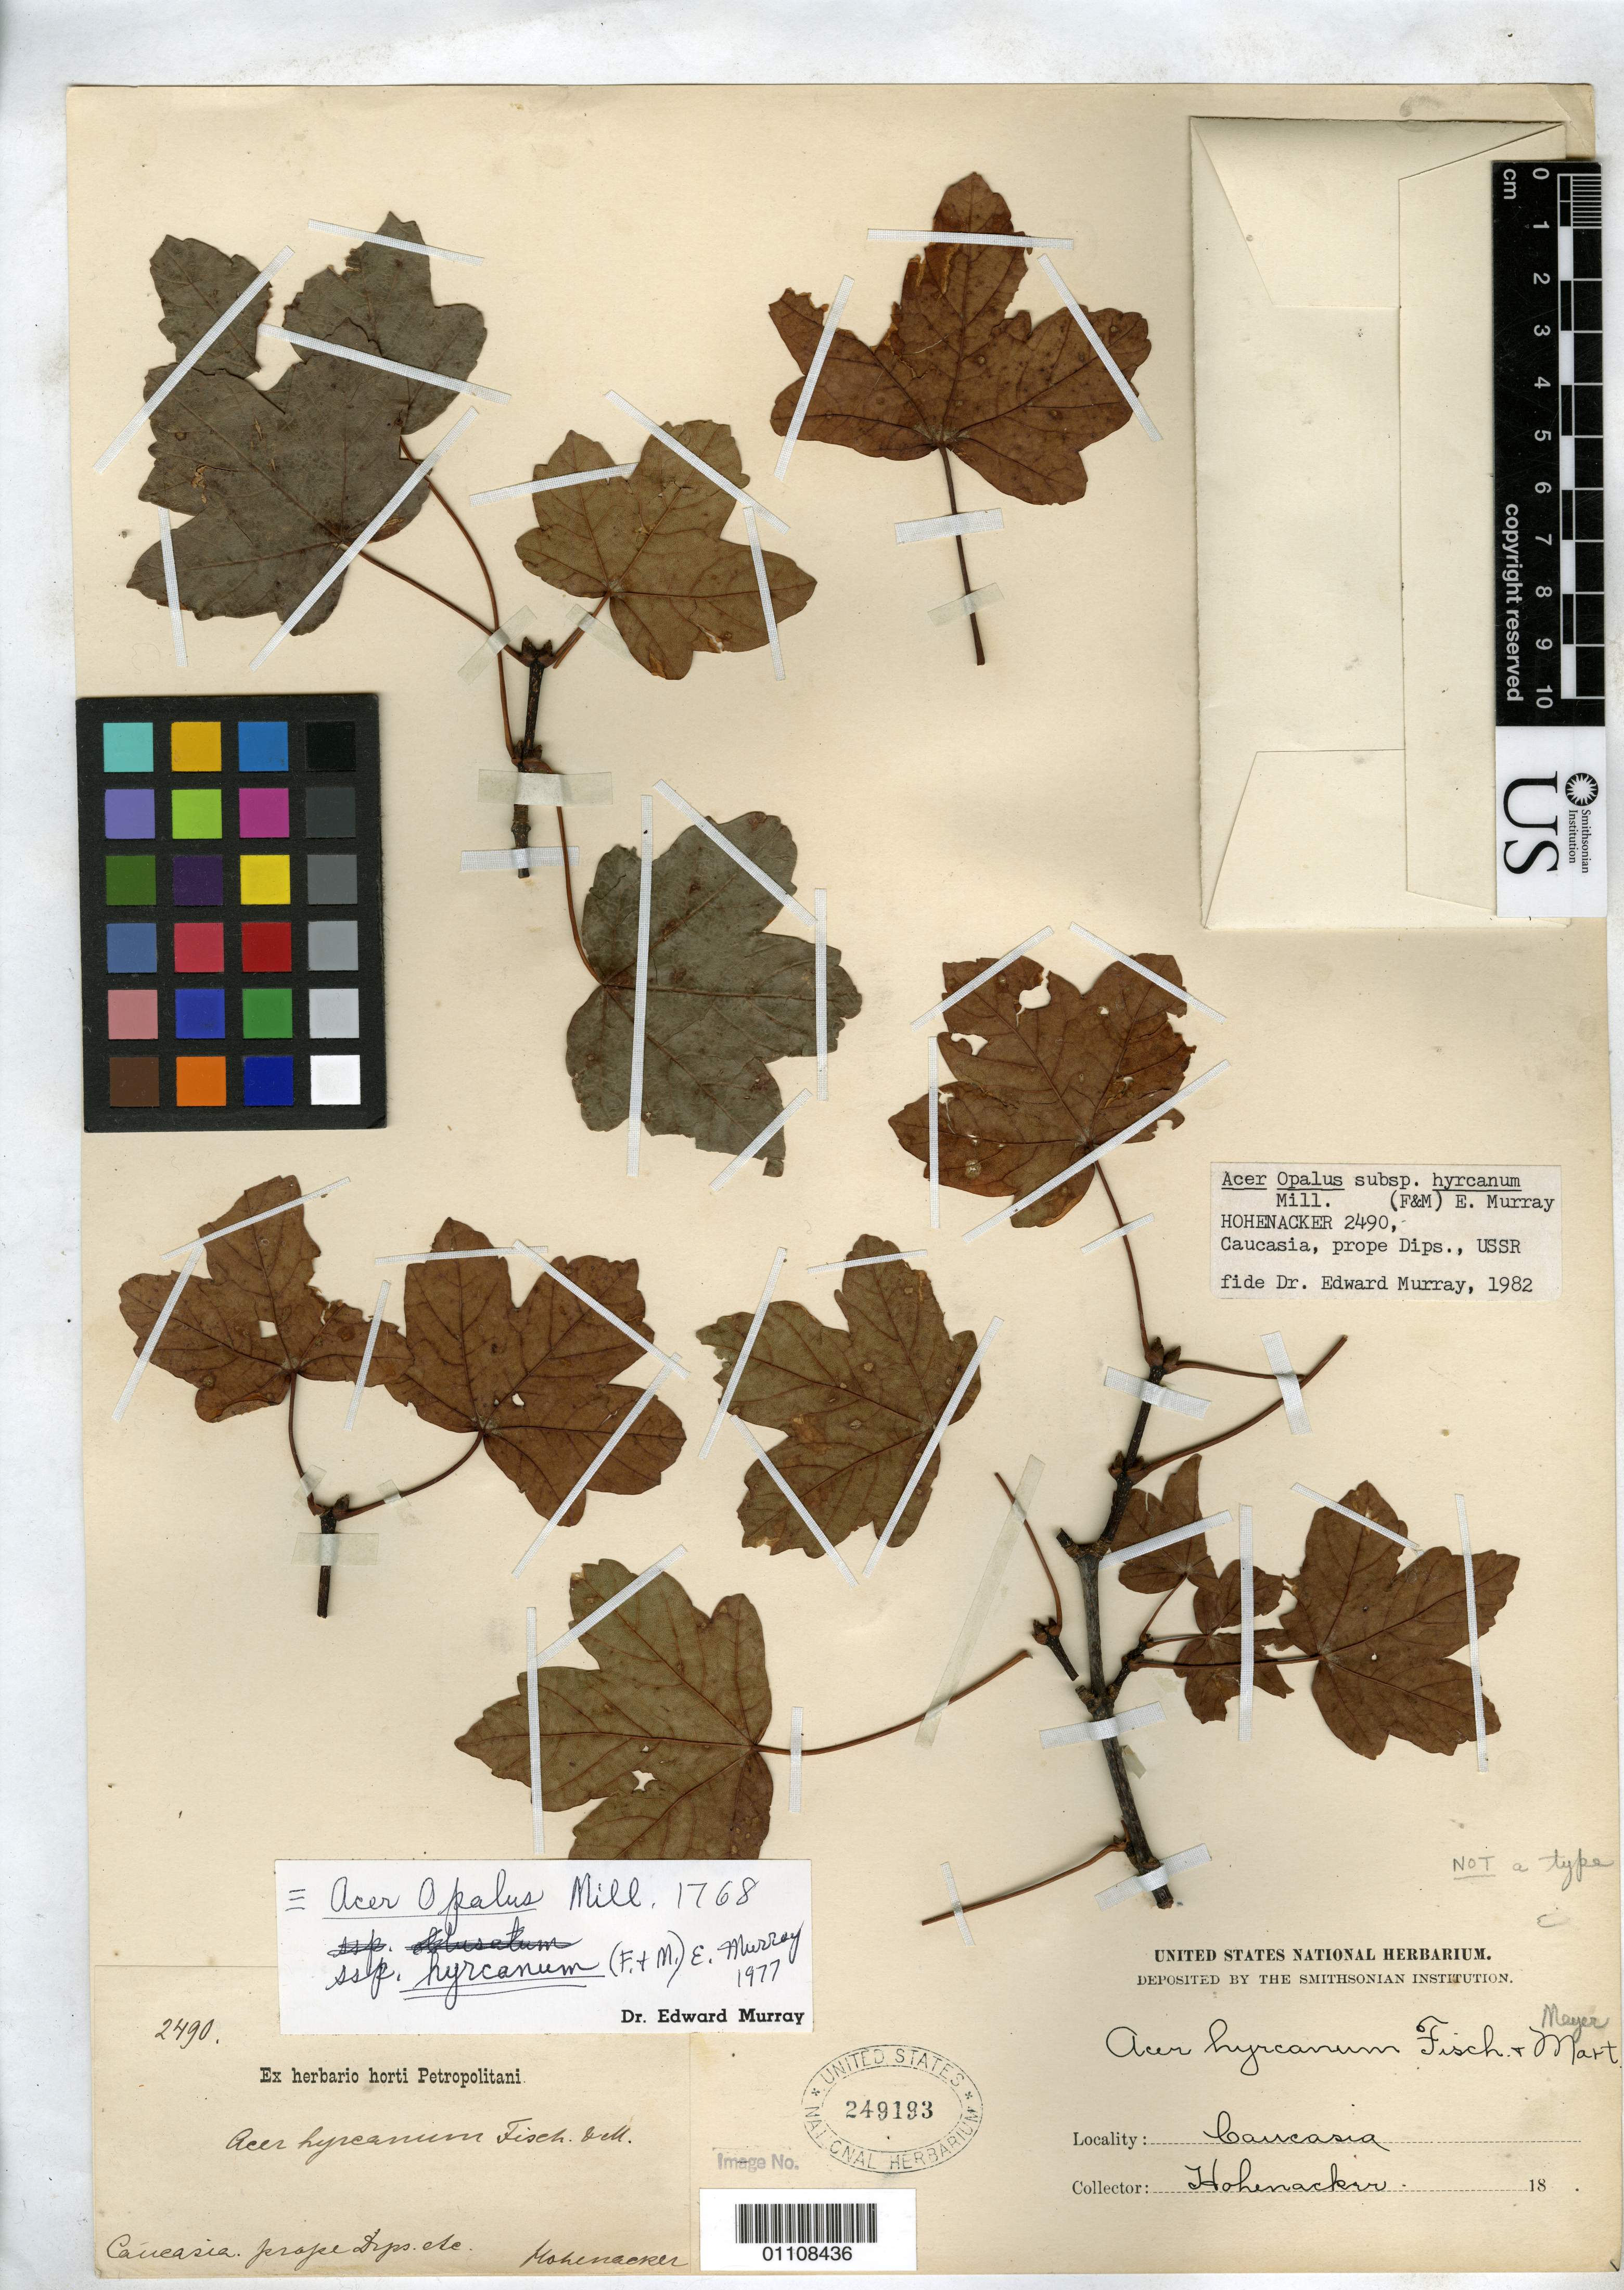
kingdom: Plantae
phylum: Tracheophyta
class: Magnoliopsida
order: Sapindales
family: Sapindaceae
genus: Acer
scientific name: Acer hyrcanum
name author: Fisch. & C.A. Mey.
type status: Possible Type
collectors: R. F. Hohenacker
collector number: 2490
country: Russian Federation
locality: Caucasia. Prope Dyps. etc.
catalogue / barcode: US 249193